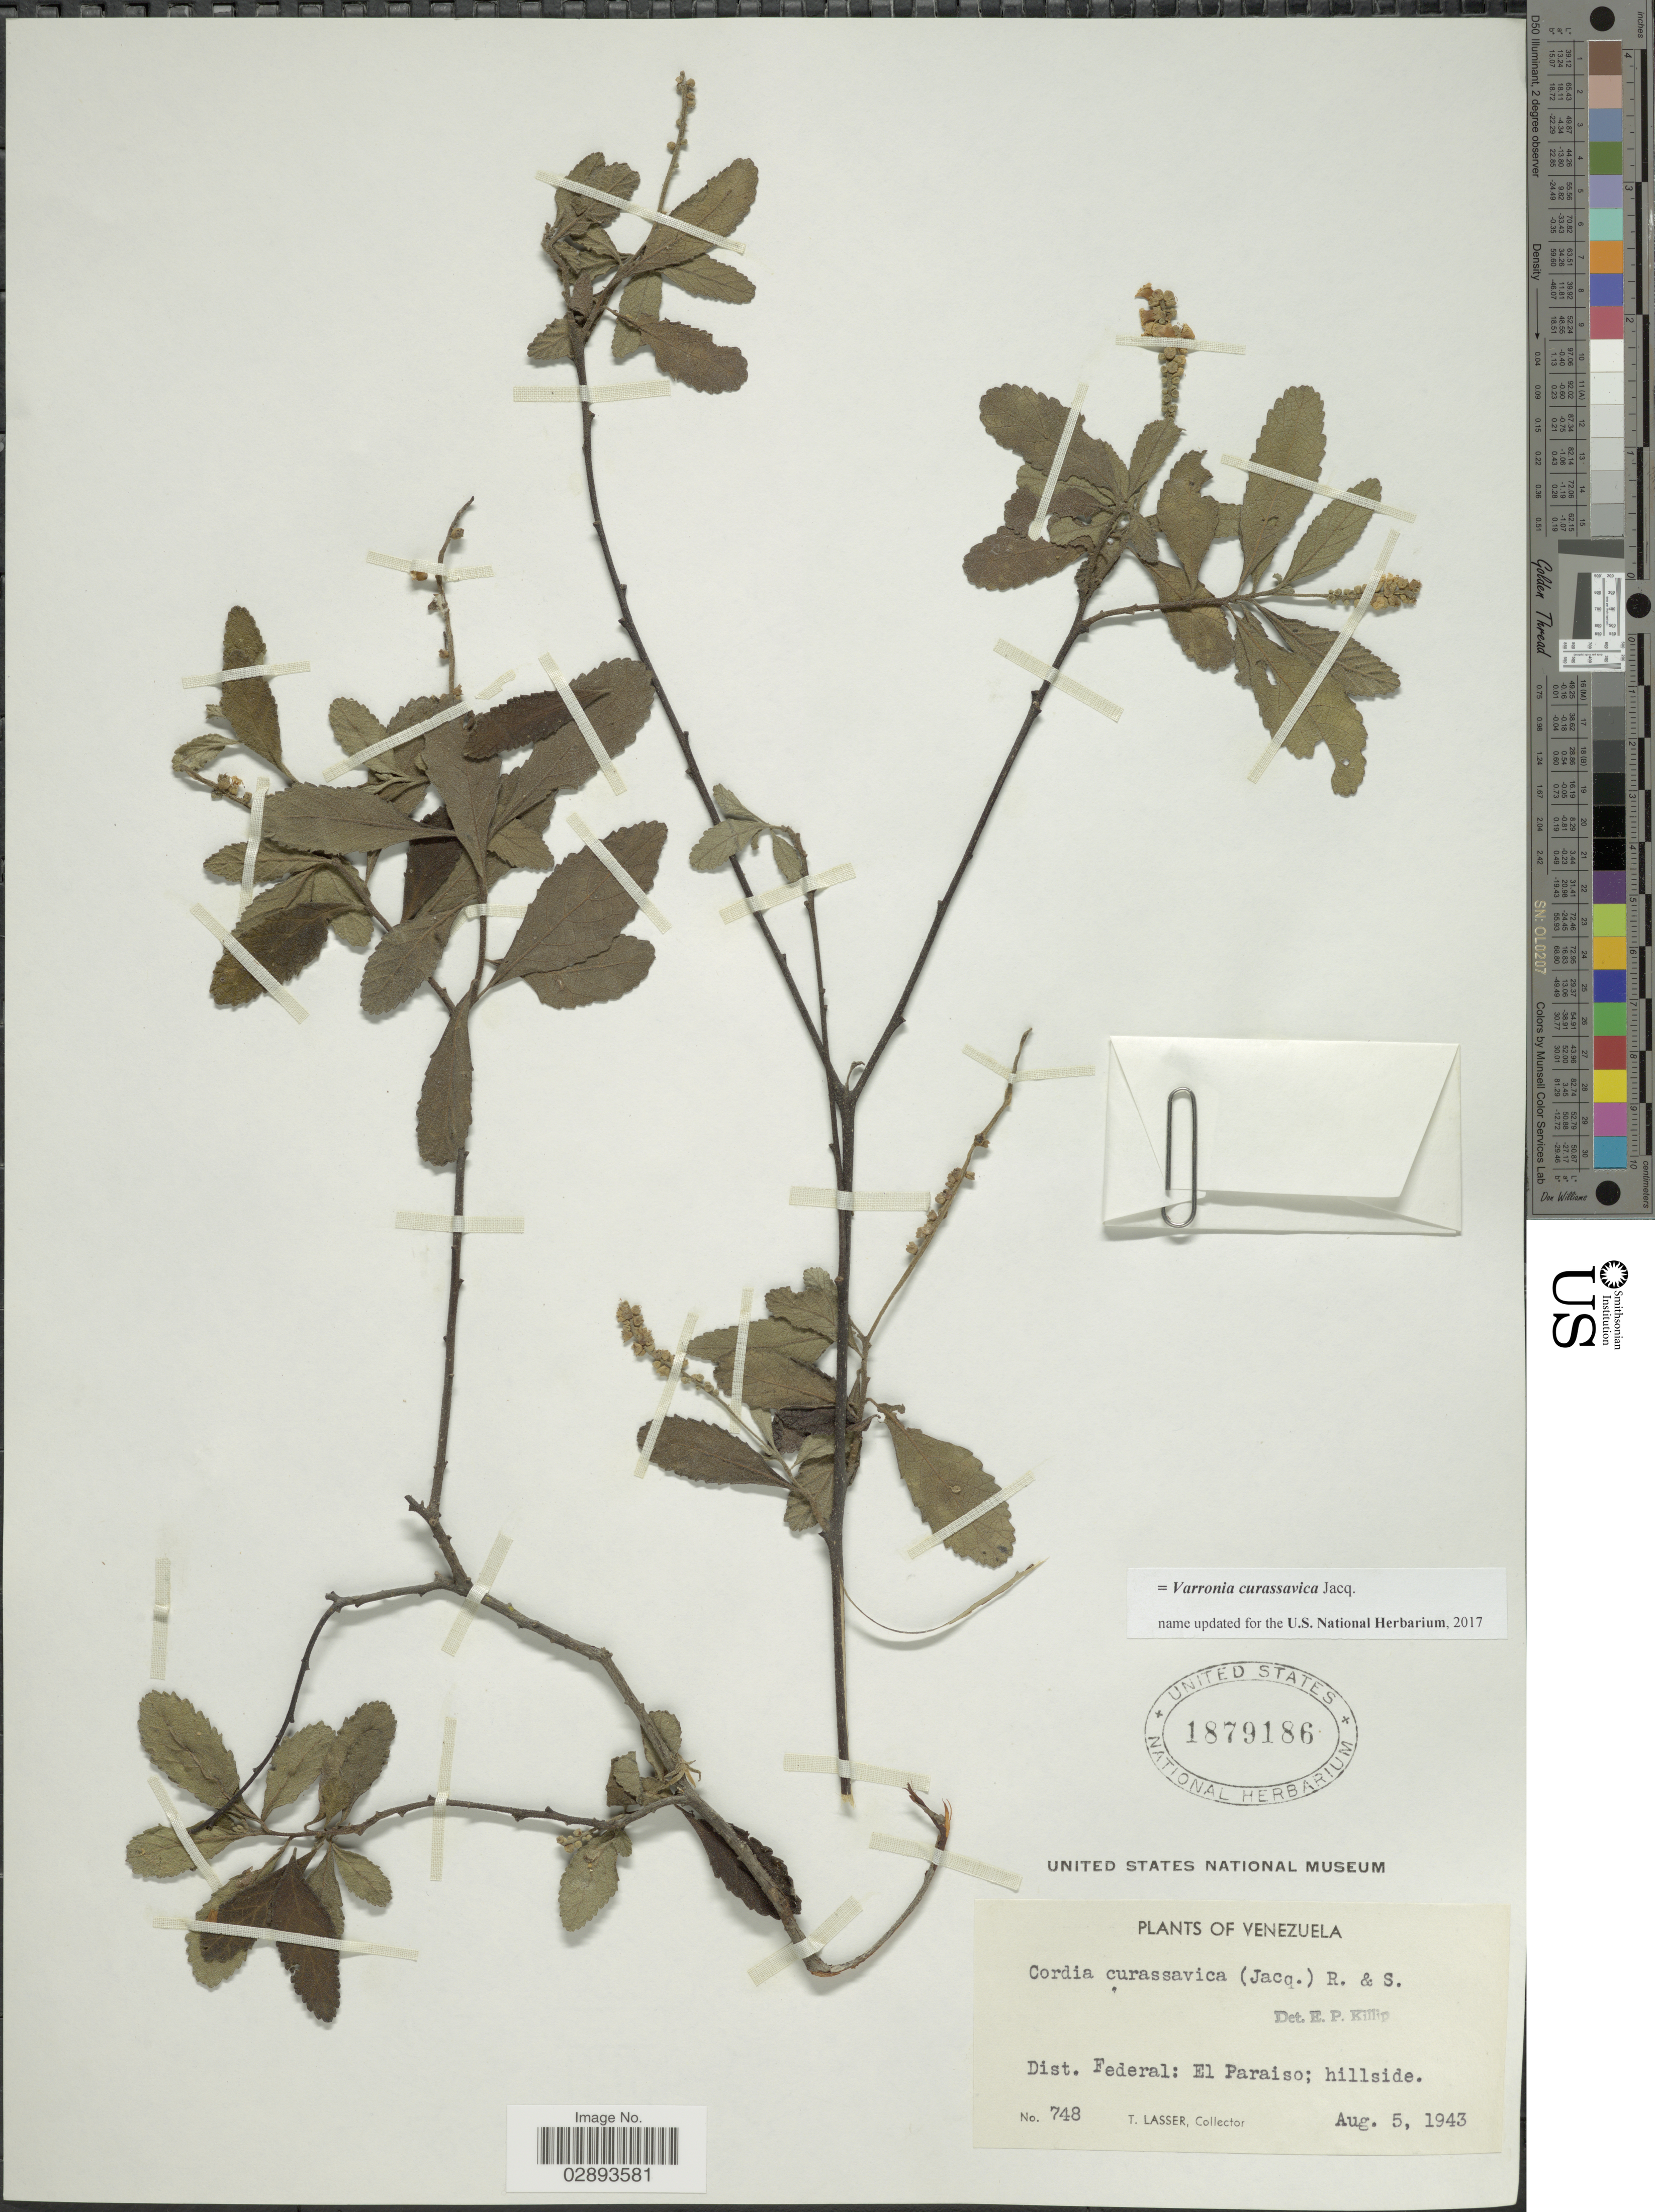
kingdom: Plantae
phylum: Tracheophyta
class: Magnoliopsida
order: Boraginales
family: Cordiaceae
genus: Varronia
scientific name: Varronia curassavica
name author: Jacq.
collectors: T. Lasser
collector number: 748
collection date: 1943-08-05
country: Venezuela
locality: Dist Federal: El Paraiso, hillside.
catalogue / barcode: US 1879186